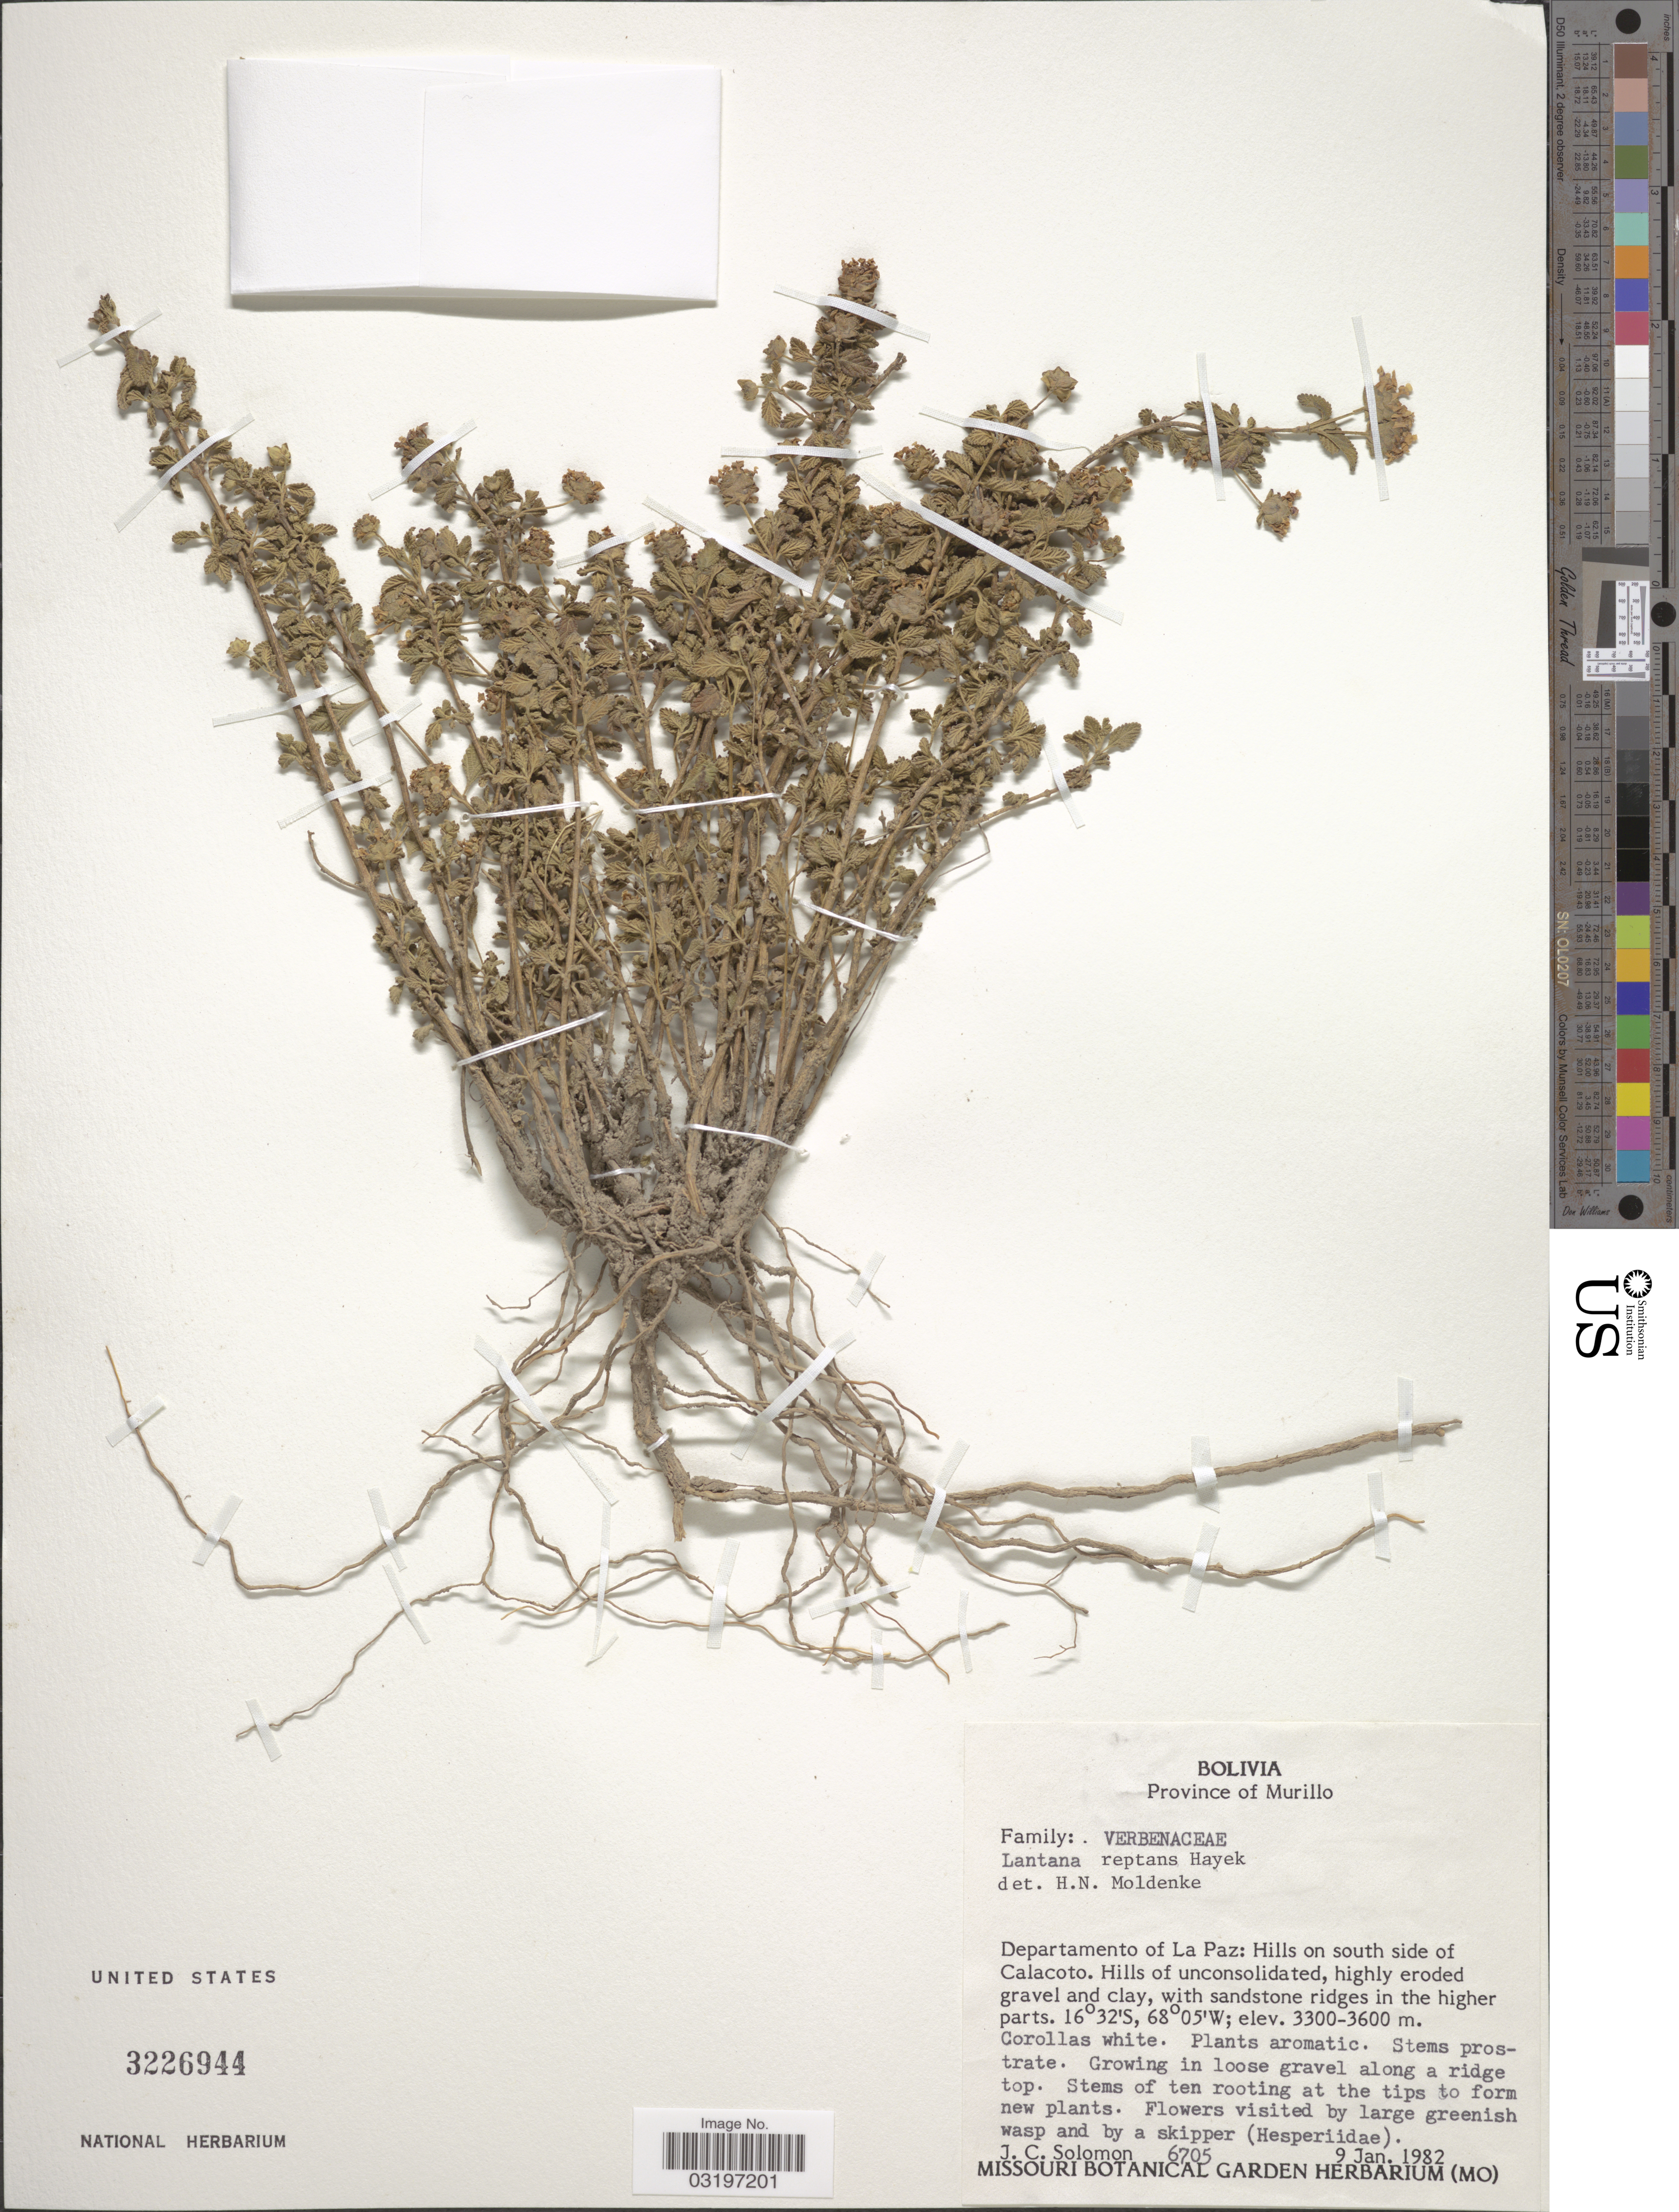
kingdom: Plantae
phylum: Tracheophyta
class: Magnoliopsida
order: Lamiales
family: Verbenaceae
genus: Lantana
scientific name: Lantana reptans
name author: Hayek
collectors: J. C. Solomon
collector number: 6705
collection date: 1982-01-09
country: Bolivia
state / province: La Paz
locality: Province of Murillo. Departamento of La Paz: Hills on south side of Calacoto.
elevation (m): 3300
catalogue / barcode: US 3226944